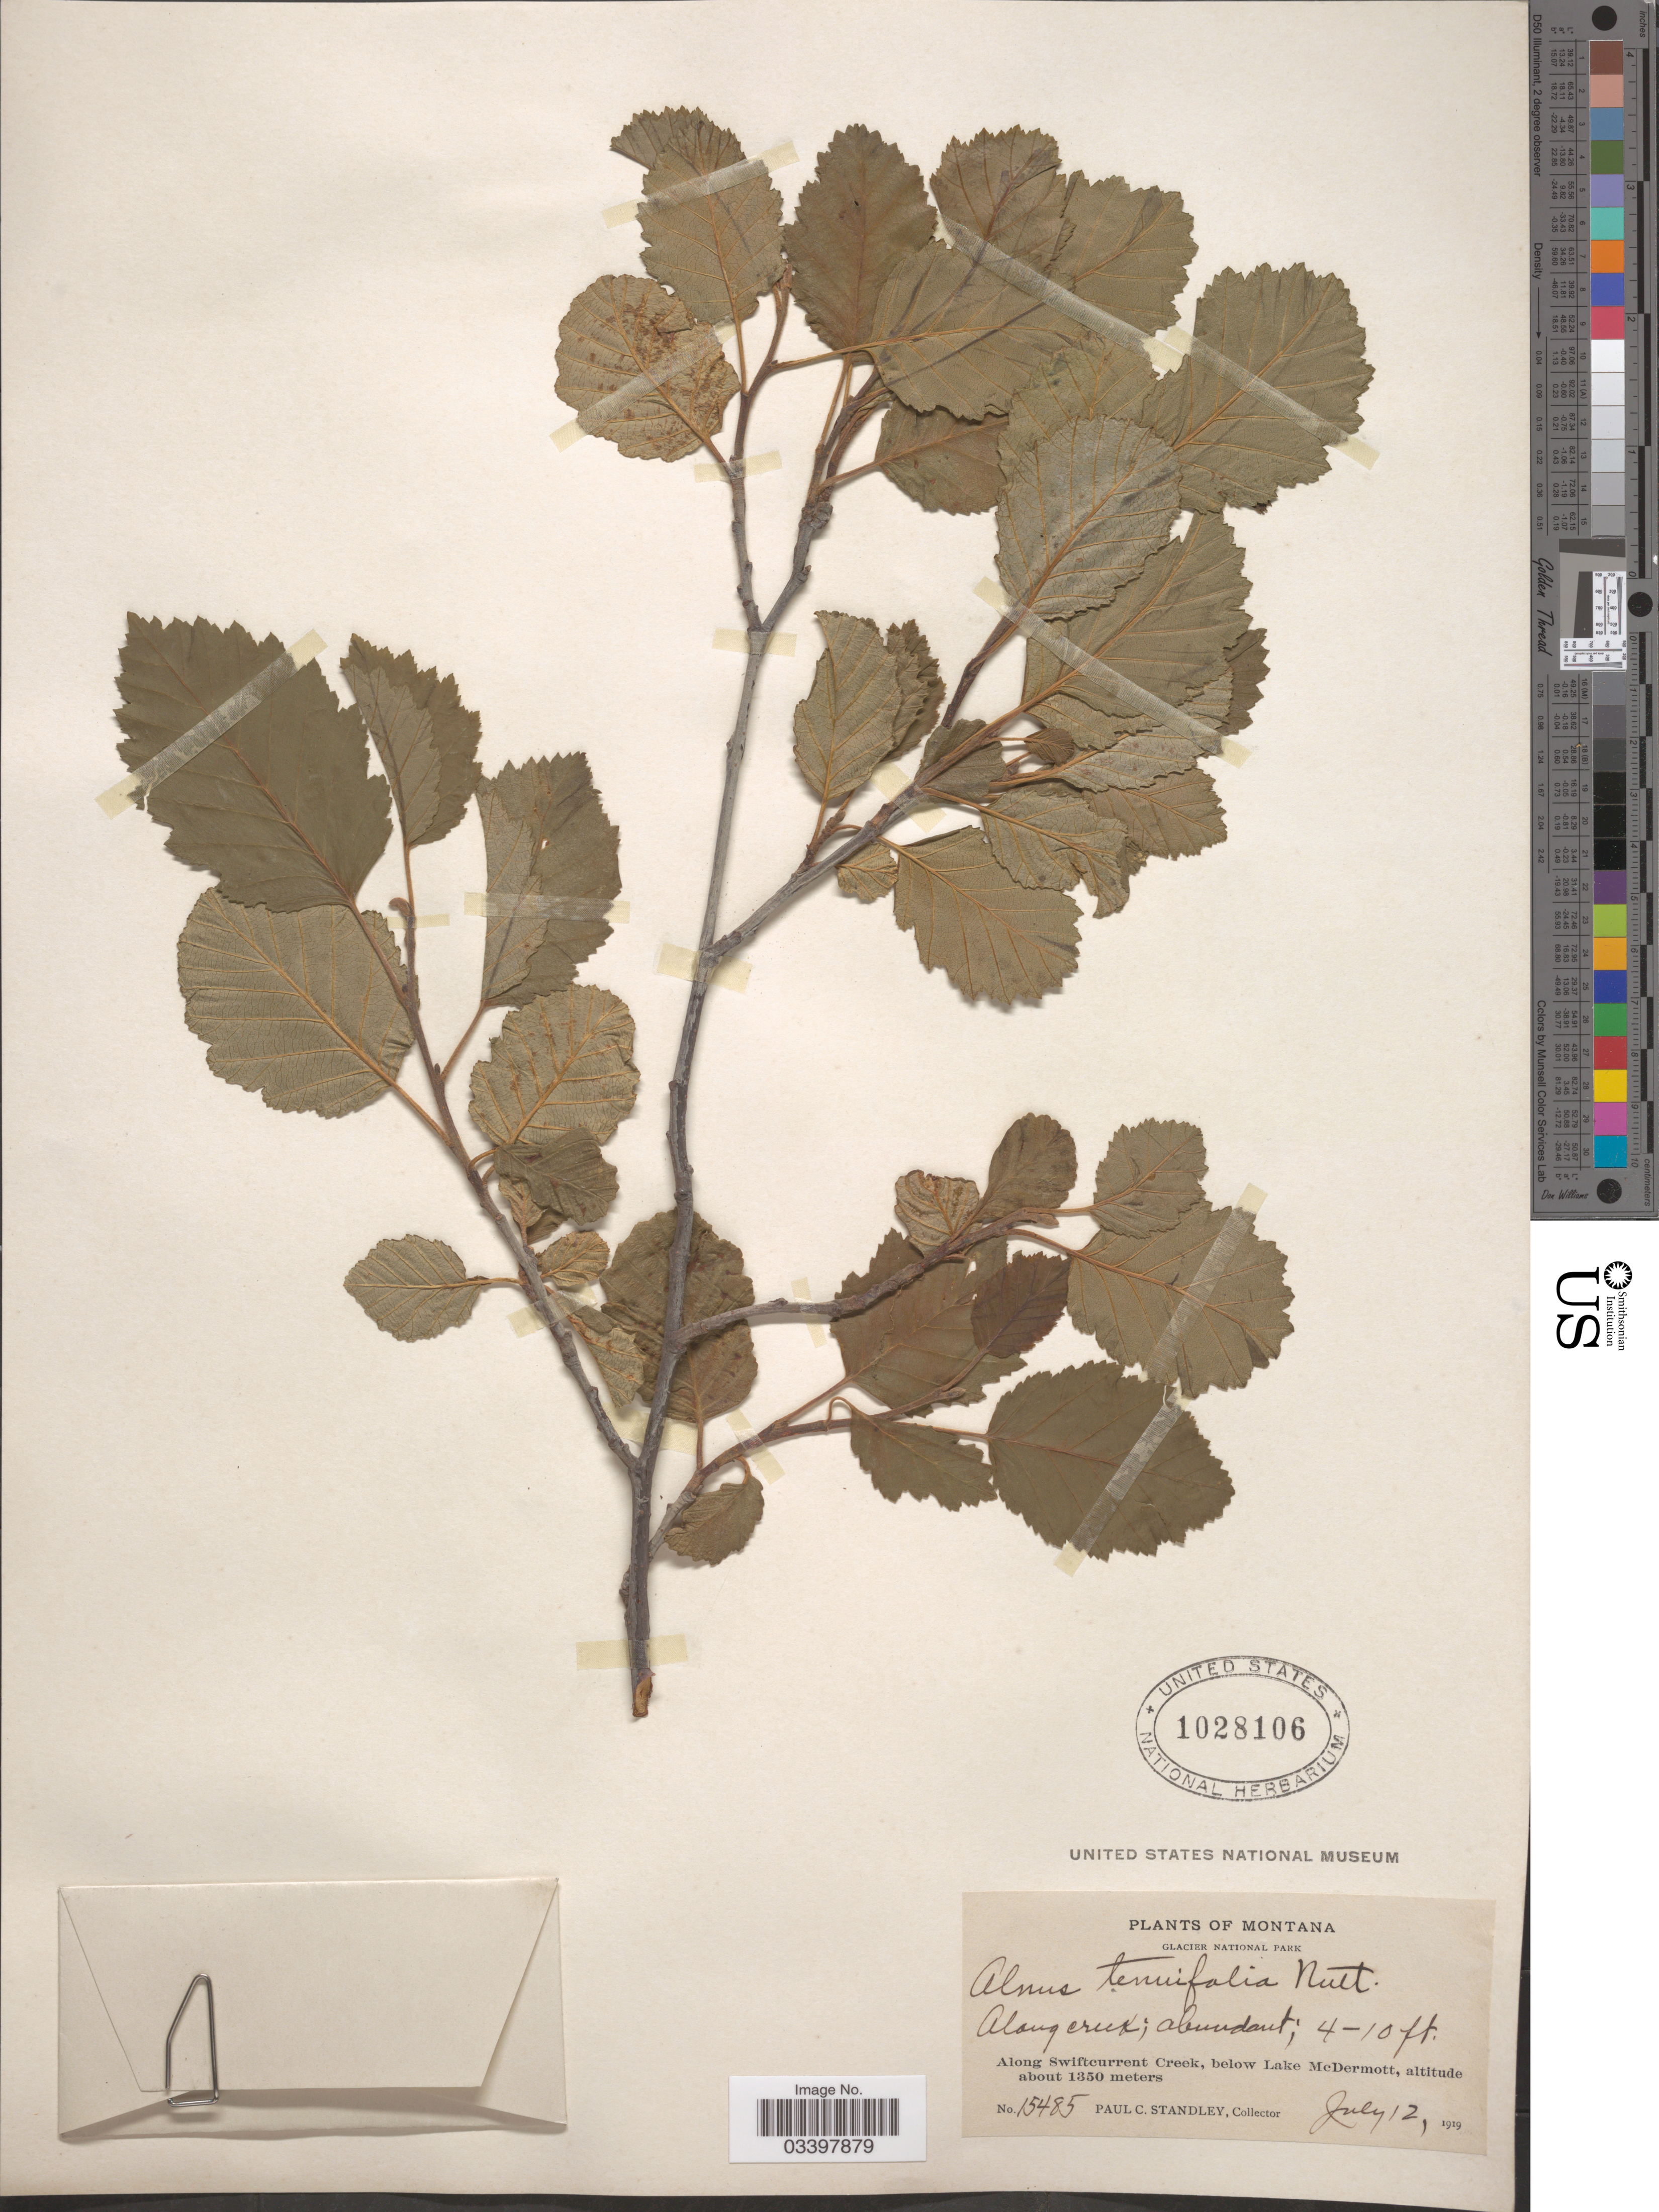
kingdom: Plantae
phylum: Tracheophyta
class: Magnoliopsida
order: Fagales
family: Betulaceae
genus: Alnus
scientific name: Alnus incana subsp. tenuifolia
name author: (Nutt.) Breitung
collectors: P. C. Standley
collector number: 15485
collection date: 1919-07-12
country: United States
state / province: Montana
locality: Glacier National Park. Along Swiftcurrent Creek, below Lake McDermott.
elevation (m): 1350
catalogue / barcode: US 1028106